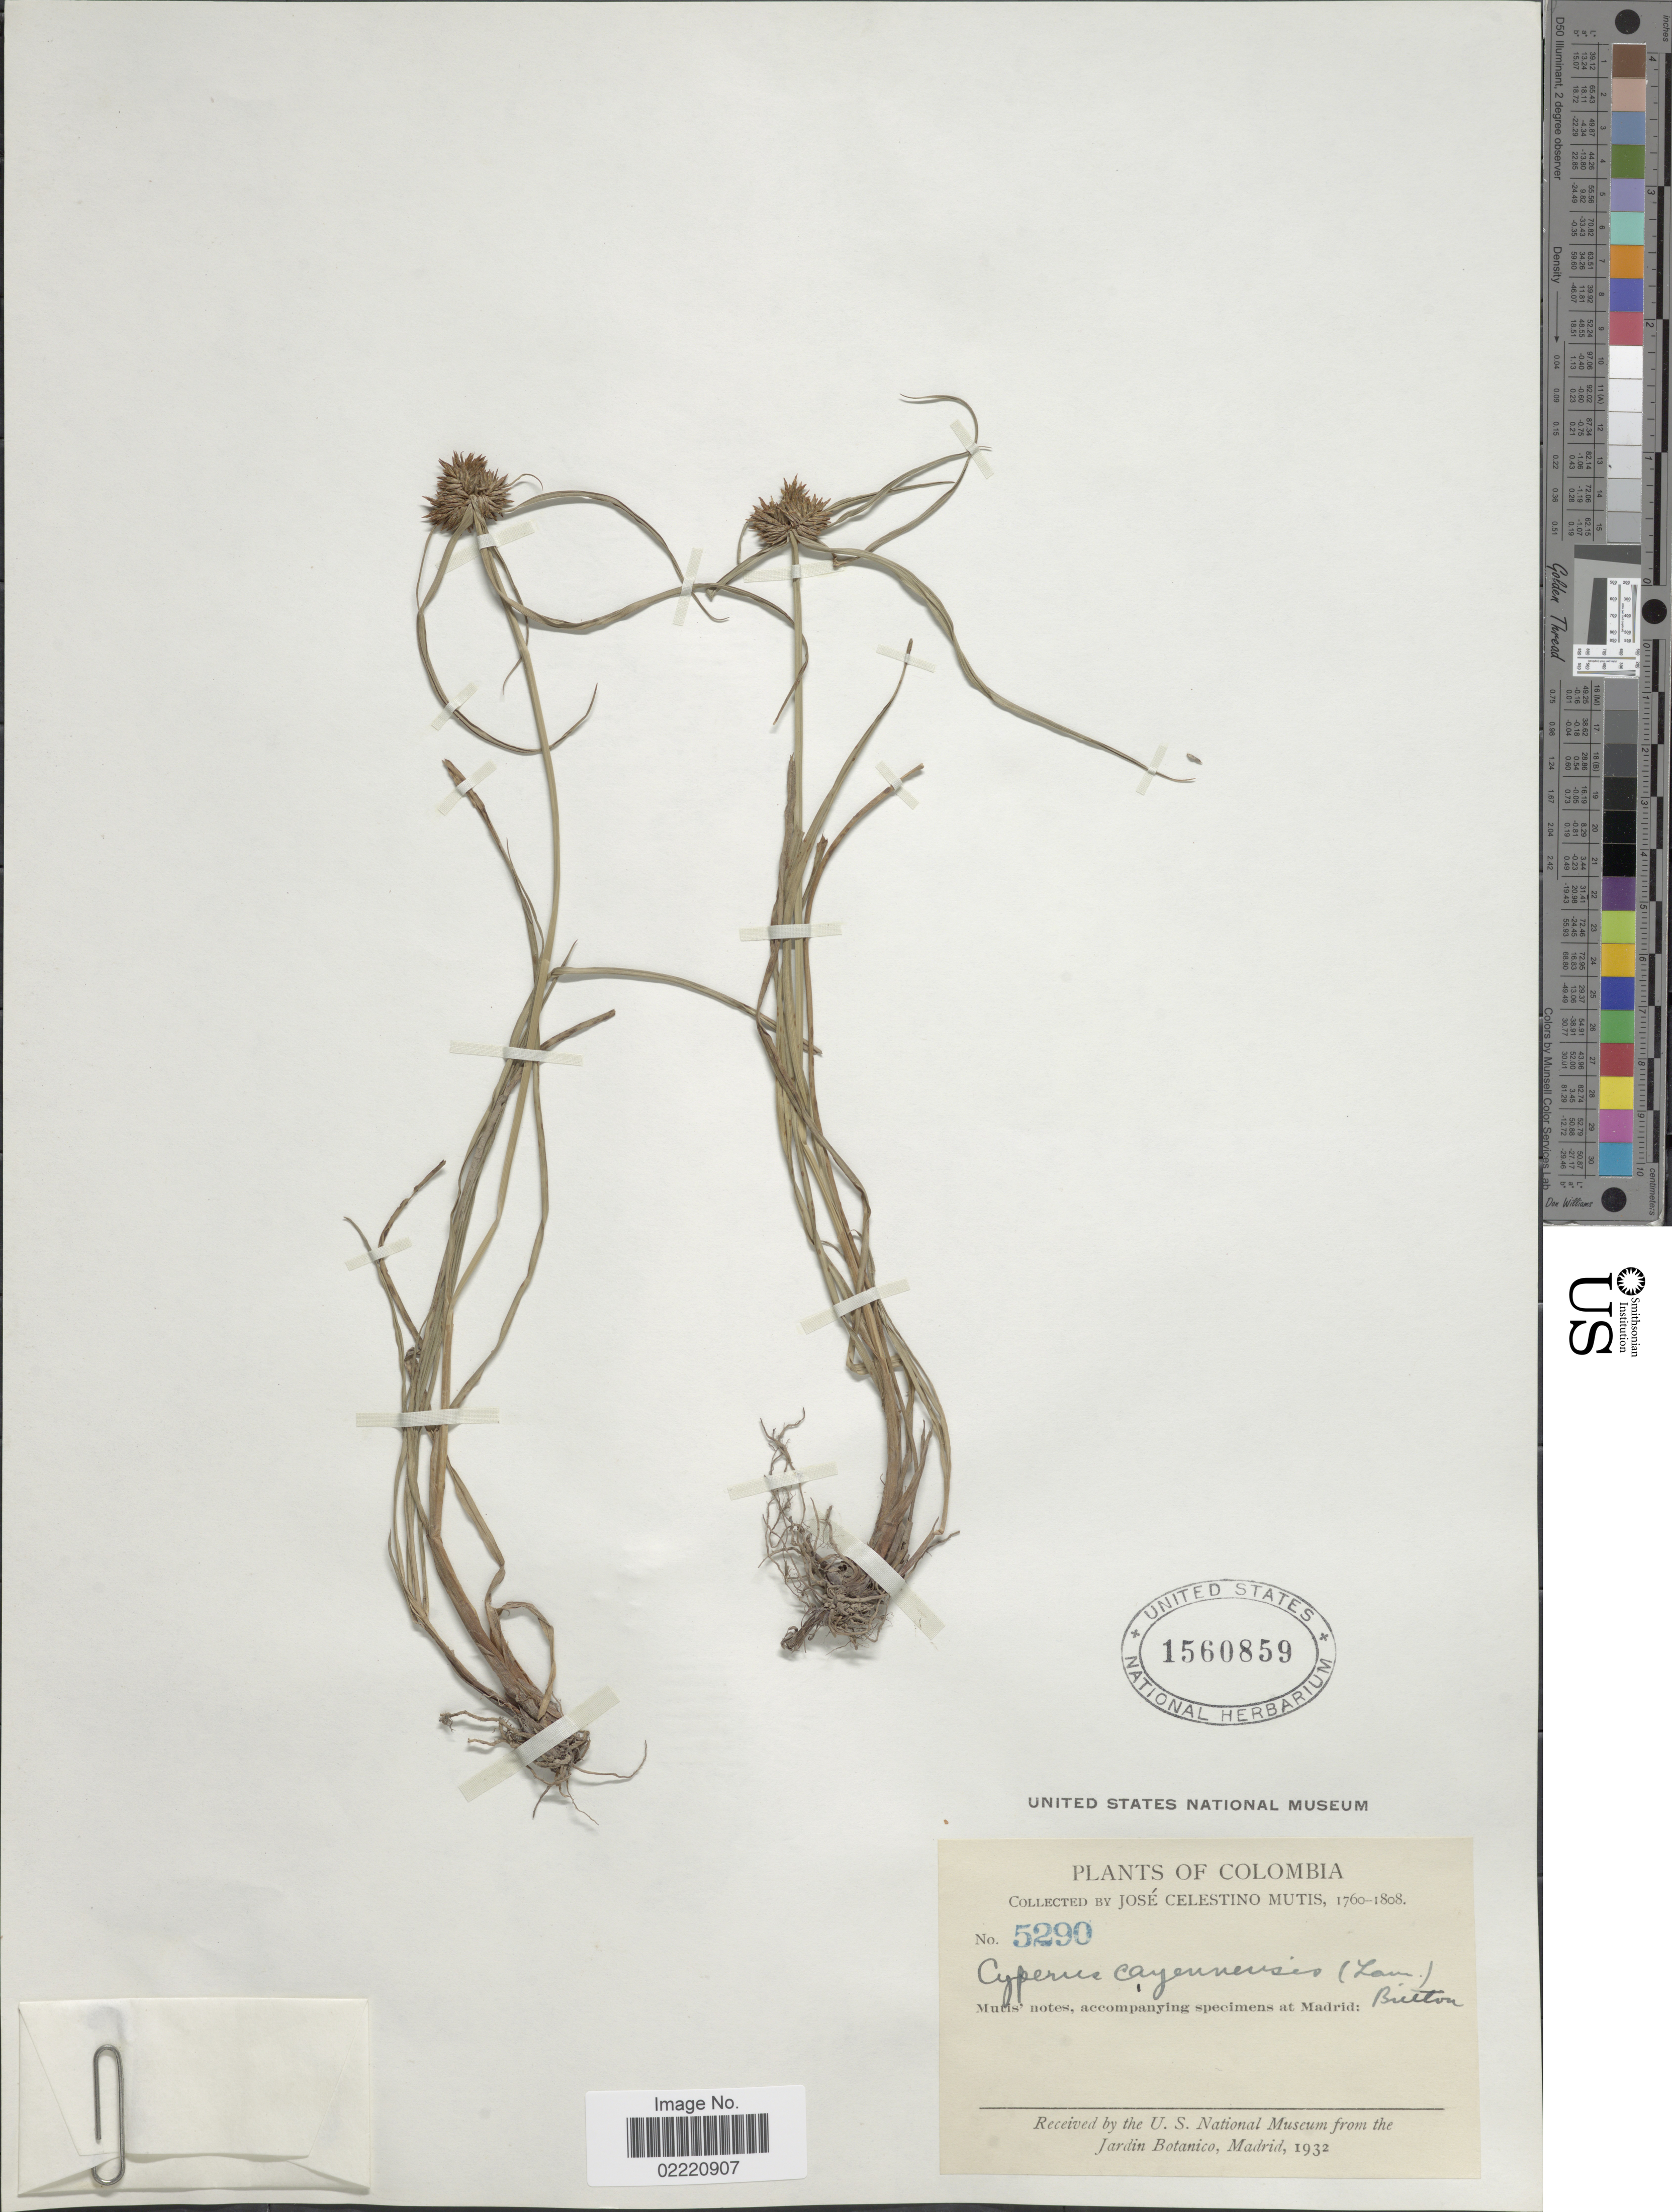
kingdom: Plantae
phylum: Tracheophyta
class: Liliopsida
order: Poales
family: Cyperaceae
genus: Cyperus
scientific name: Cyperus aggregatus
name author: (Willd.) Endl.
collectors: J. C. B. Mutis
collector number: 5290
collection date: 1760/1808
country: Colombia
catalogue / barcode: US 1560859